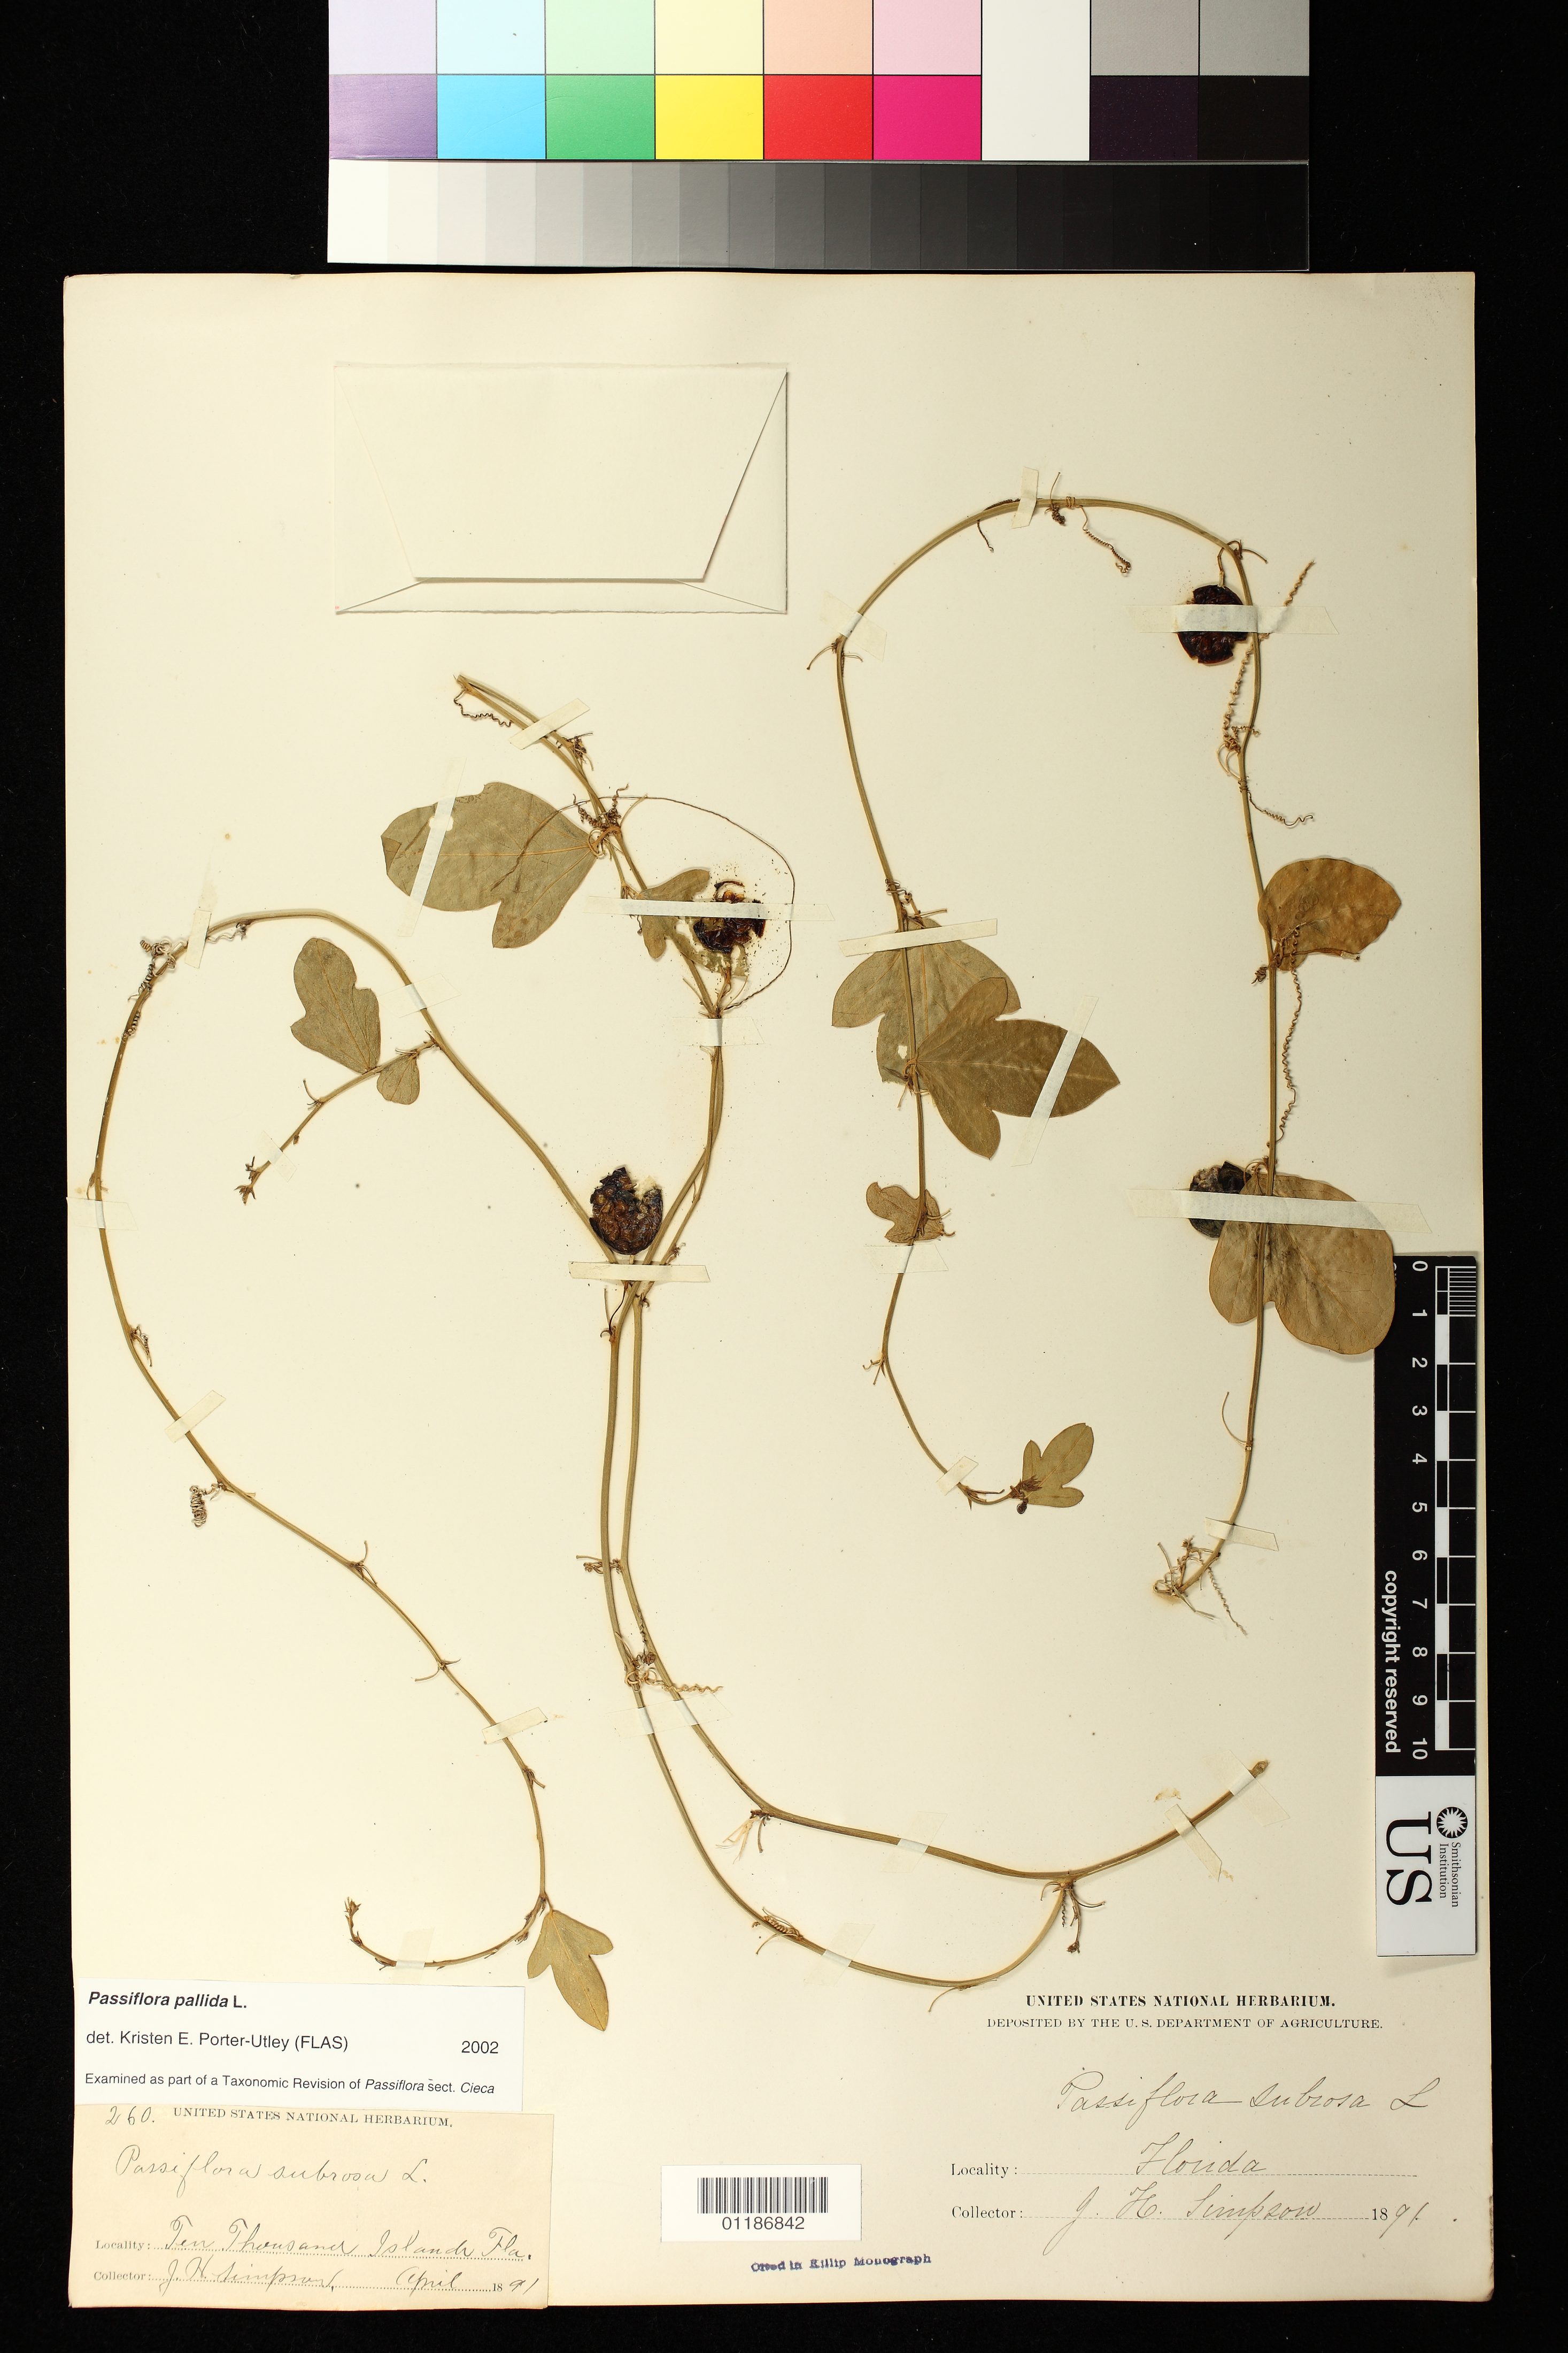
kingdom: Plantae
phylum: Tracheophyta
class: Magnoliopsida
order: Malpighiales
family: Passifloraceae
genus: Passiflora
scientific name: Passiflora pallida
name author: L.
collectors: J. H. Simpson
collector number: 260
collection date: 1891-04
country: United States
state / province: Florida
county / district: Collier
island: Ten Thousand Is.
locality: Ten Thousand Islands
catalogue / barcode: US 101461